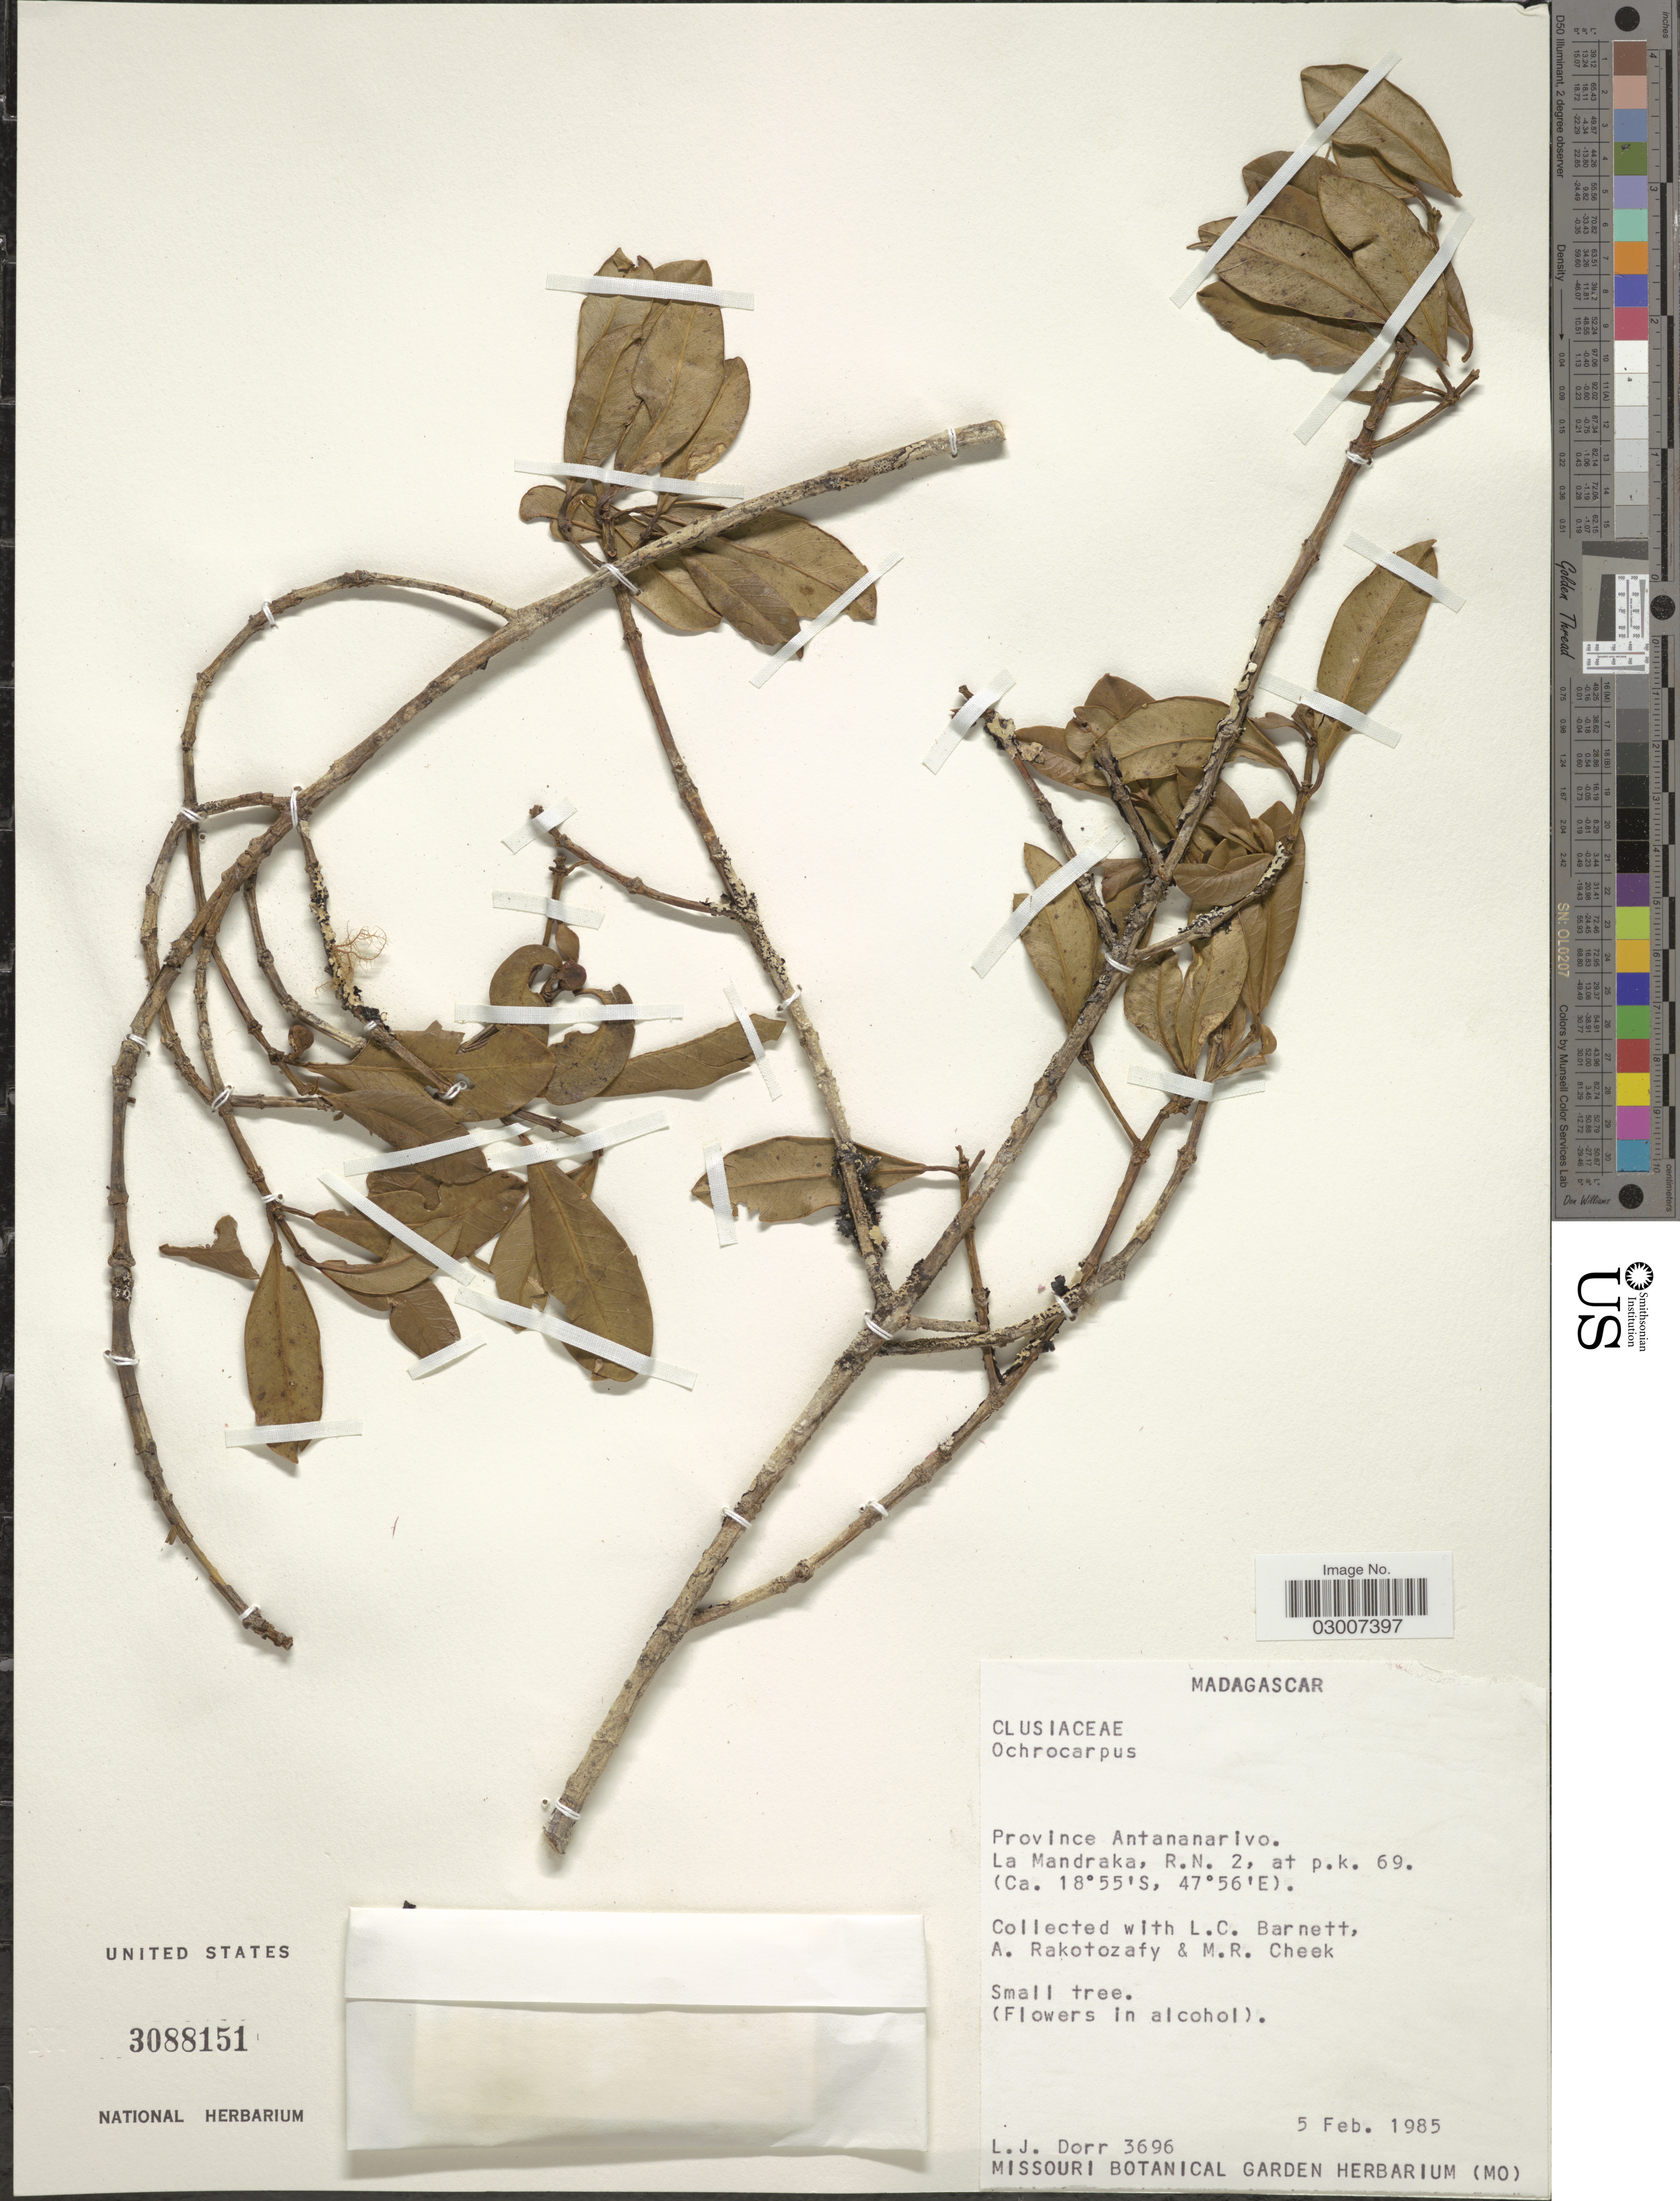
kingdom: Plantae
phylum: Tracheophyta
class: Magnoliopsida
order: Malpighiales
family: Calophyllaceae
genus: Mammea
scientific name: Mammea sp.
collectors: L. J. Dorr, L. C. Barnett, A. Rakotozafy & M. Cheek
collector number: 3696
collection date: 1985-02-05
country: Madagascar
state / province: Analamanga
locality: Province Antananarivo. La Mandraka, R.N. 2, at p.k. 69.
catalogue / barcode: US 3088151